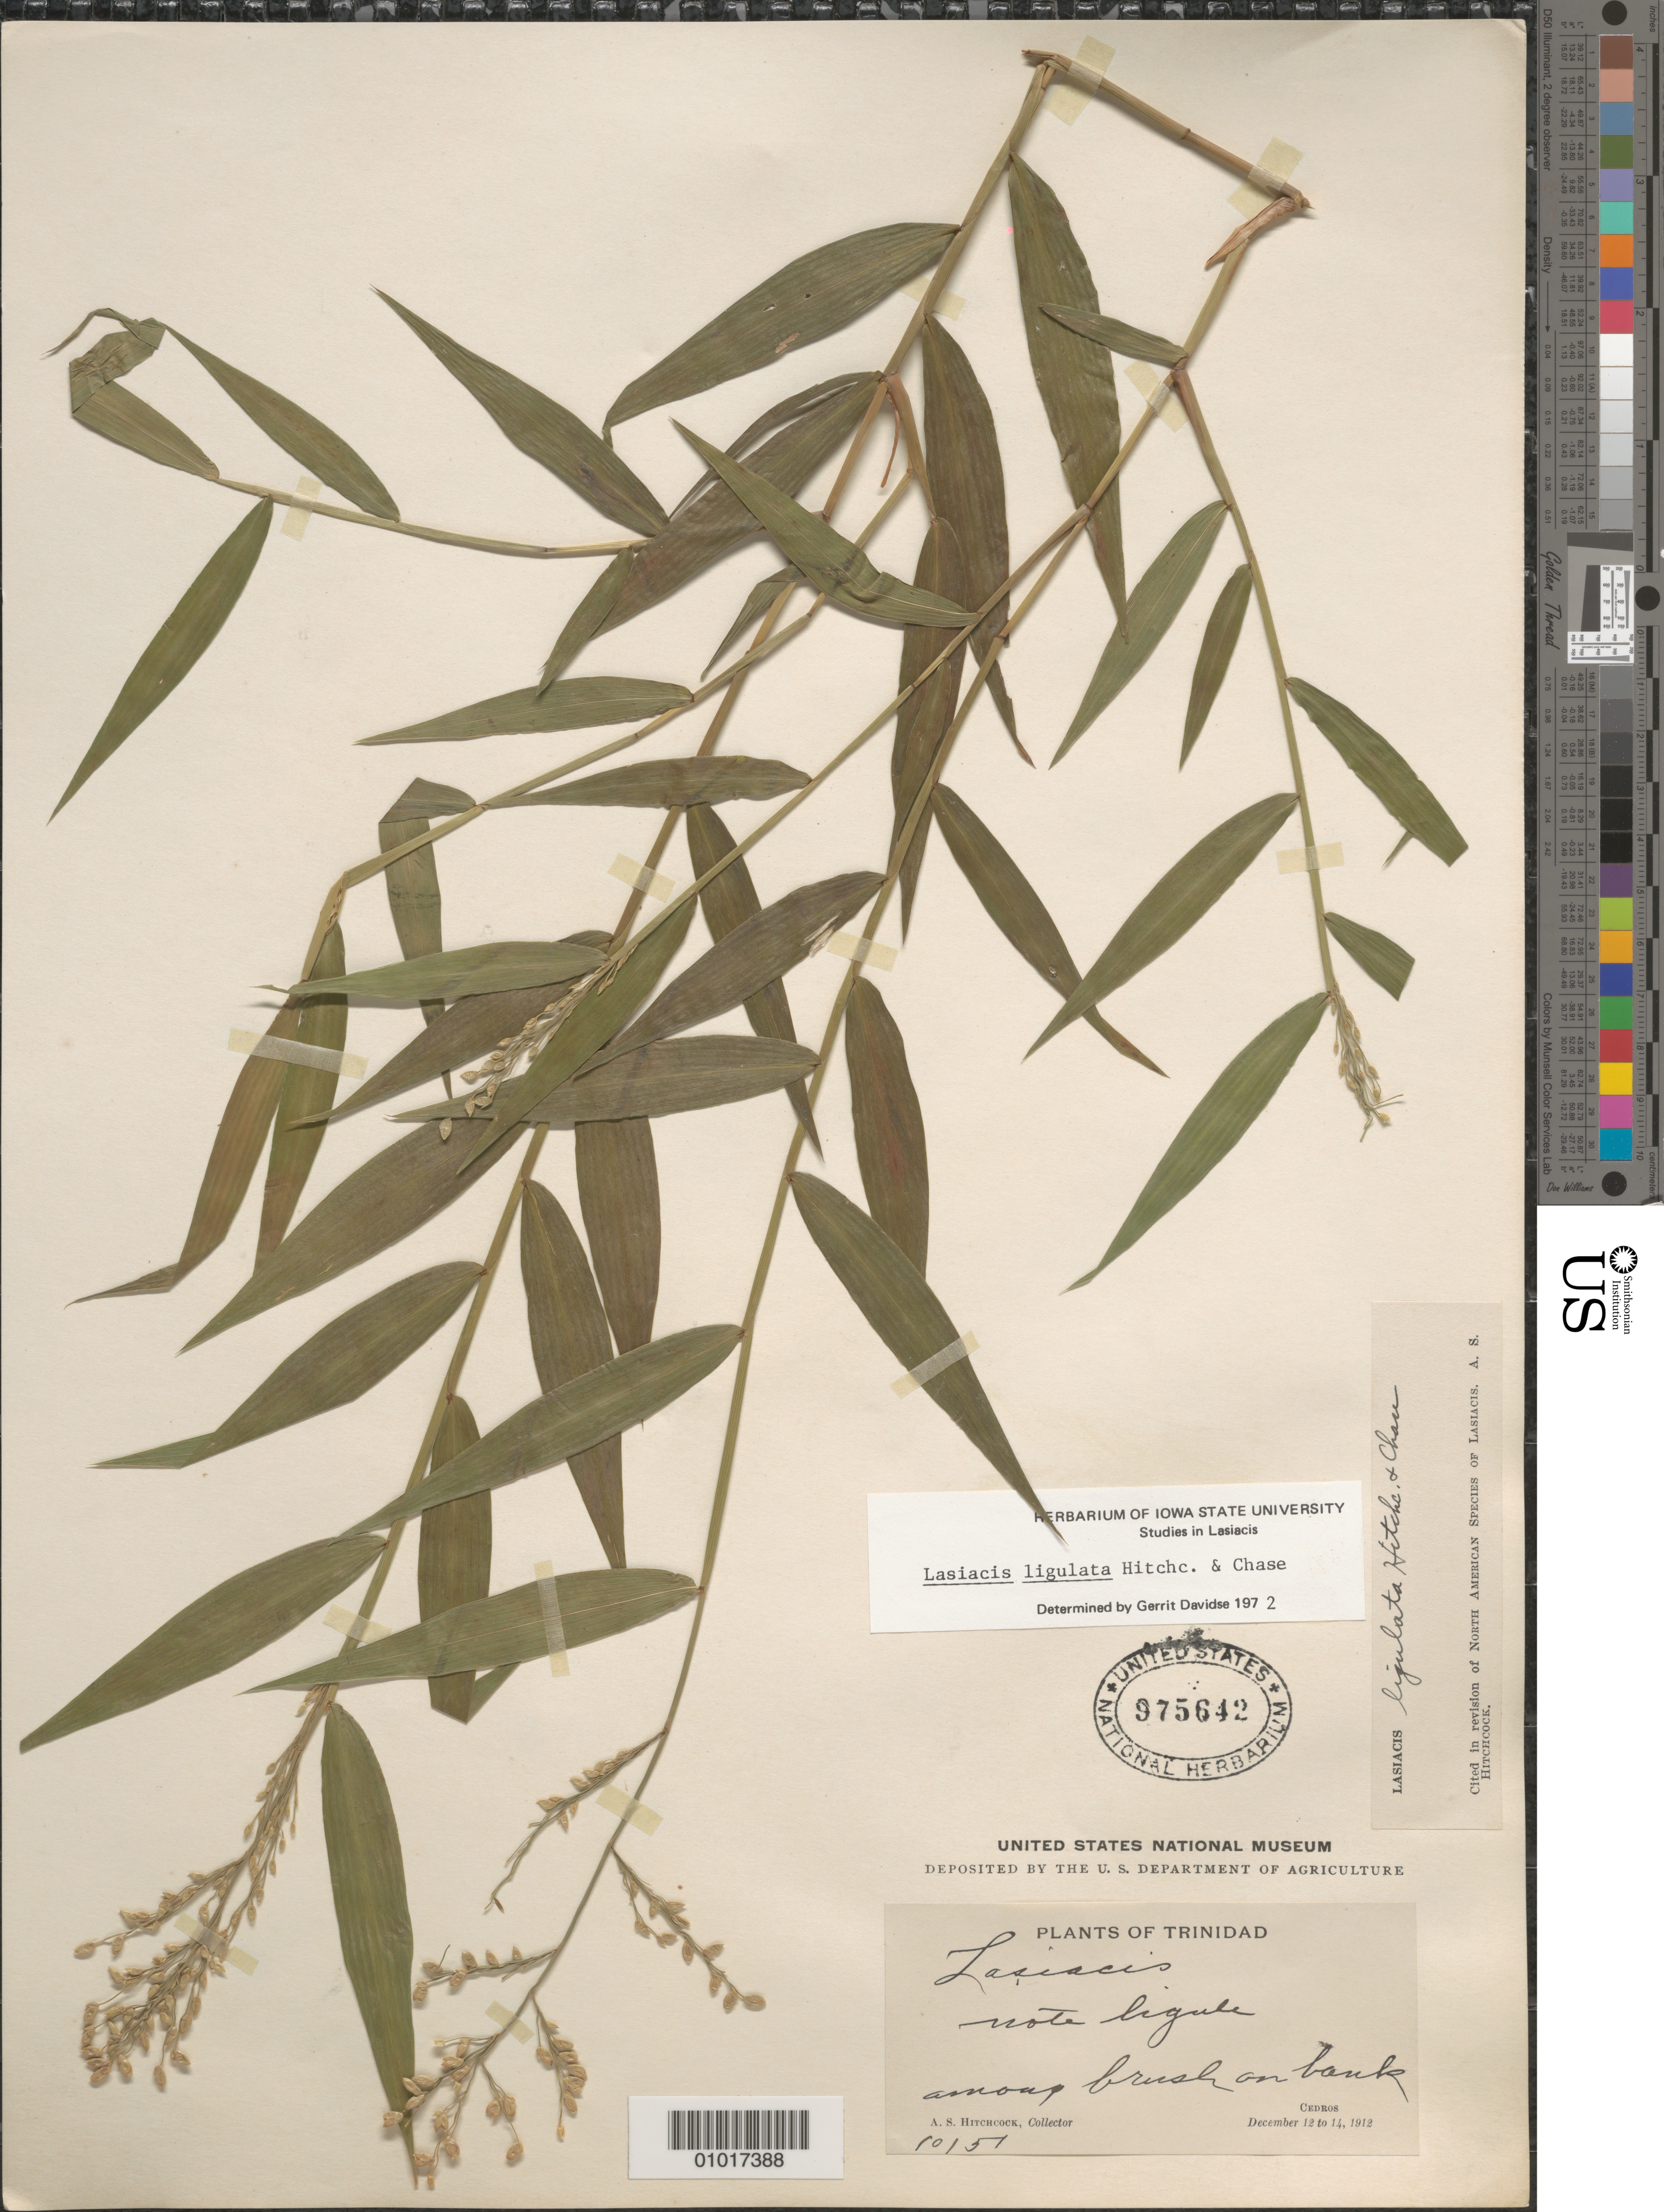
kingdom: Plantae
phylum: Tracheophyta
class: Liliopsida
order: Poales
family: Poaceae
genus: Lasiacis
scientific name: Lasiacis ligulata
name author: Hitchc. & Chase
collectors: A. S. Hitchcock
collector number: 10157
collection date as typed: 12 Dec 1912 to 14 Dec 1912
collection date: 1912-12-12/1912-12-14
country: Trinidad and Tobago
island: Trinidad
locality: Cedros, among brush on bank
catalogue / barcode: US 975642